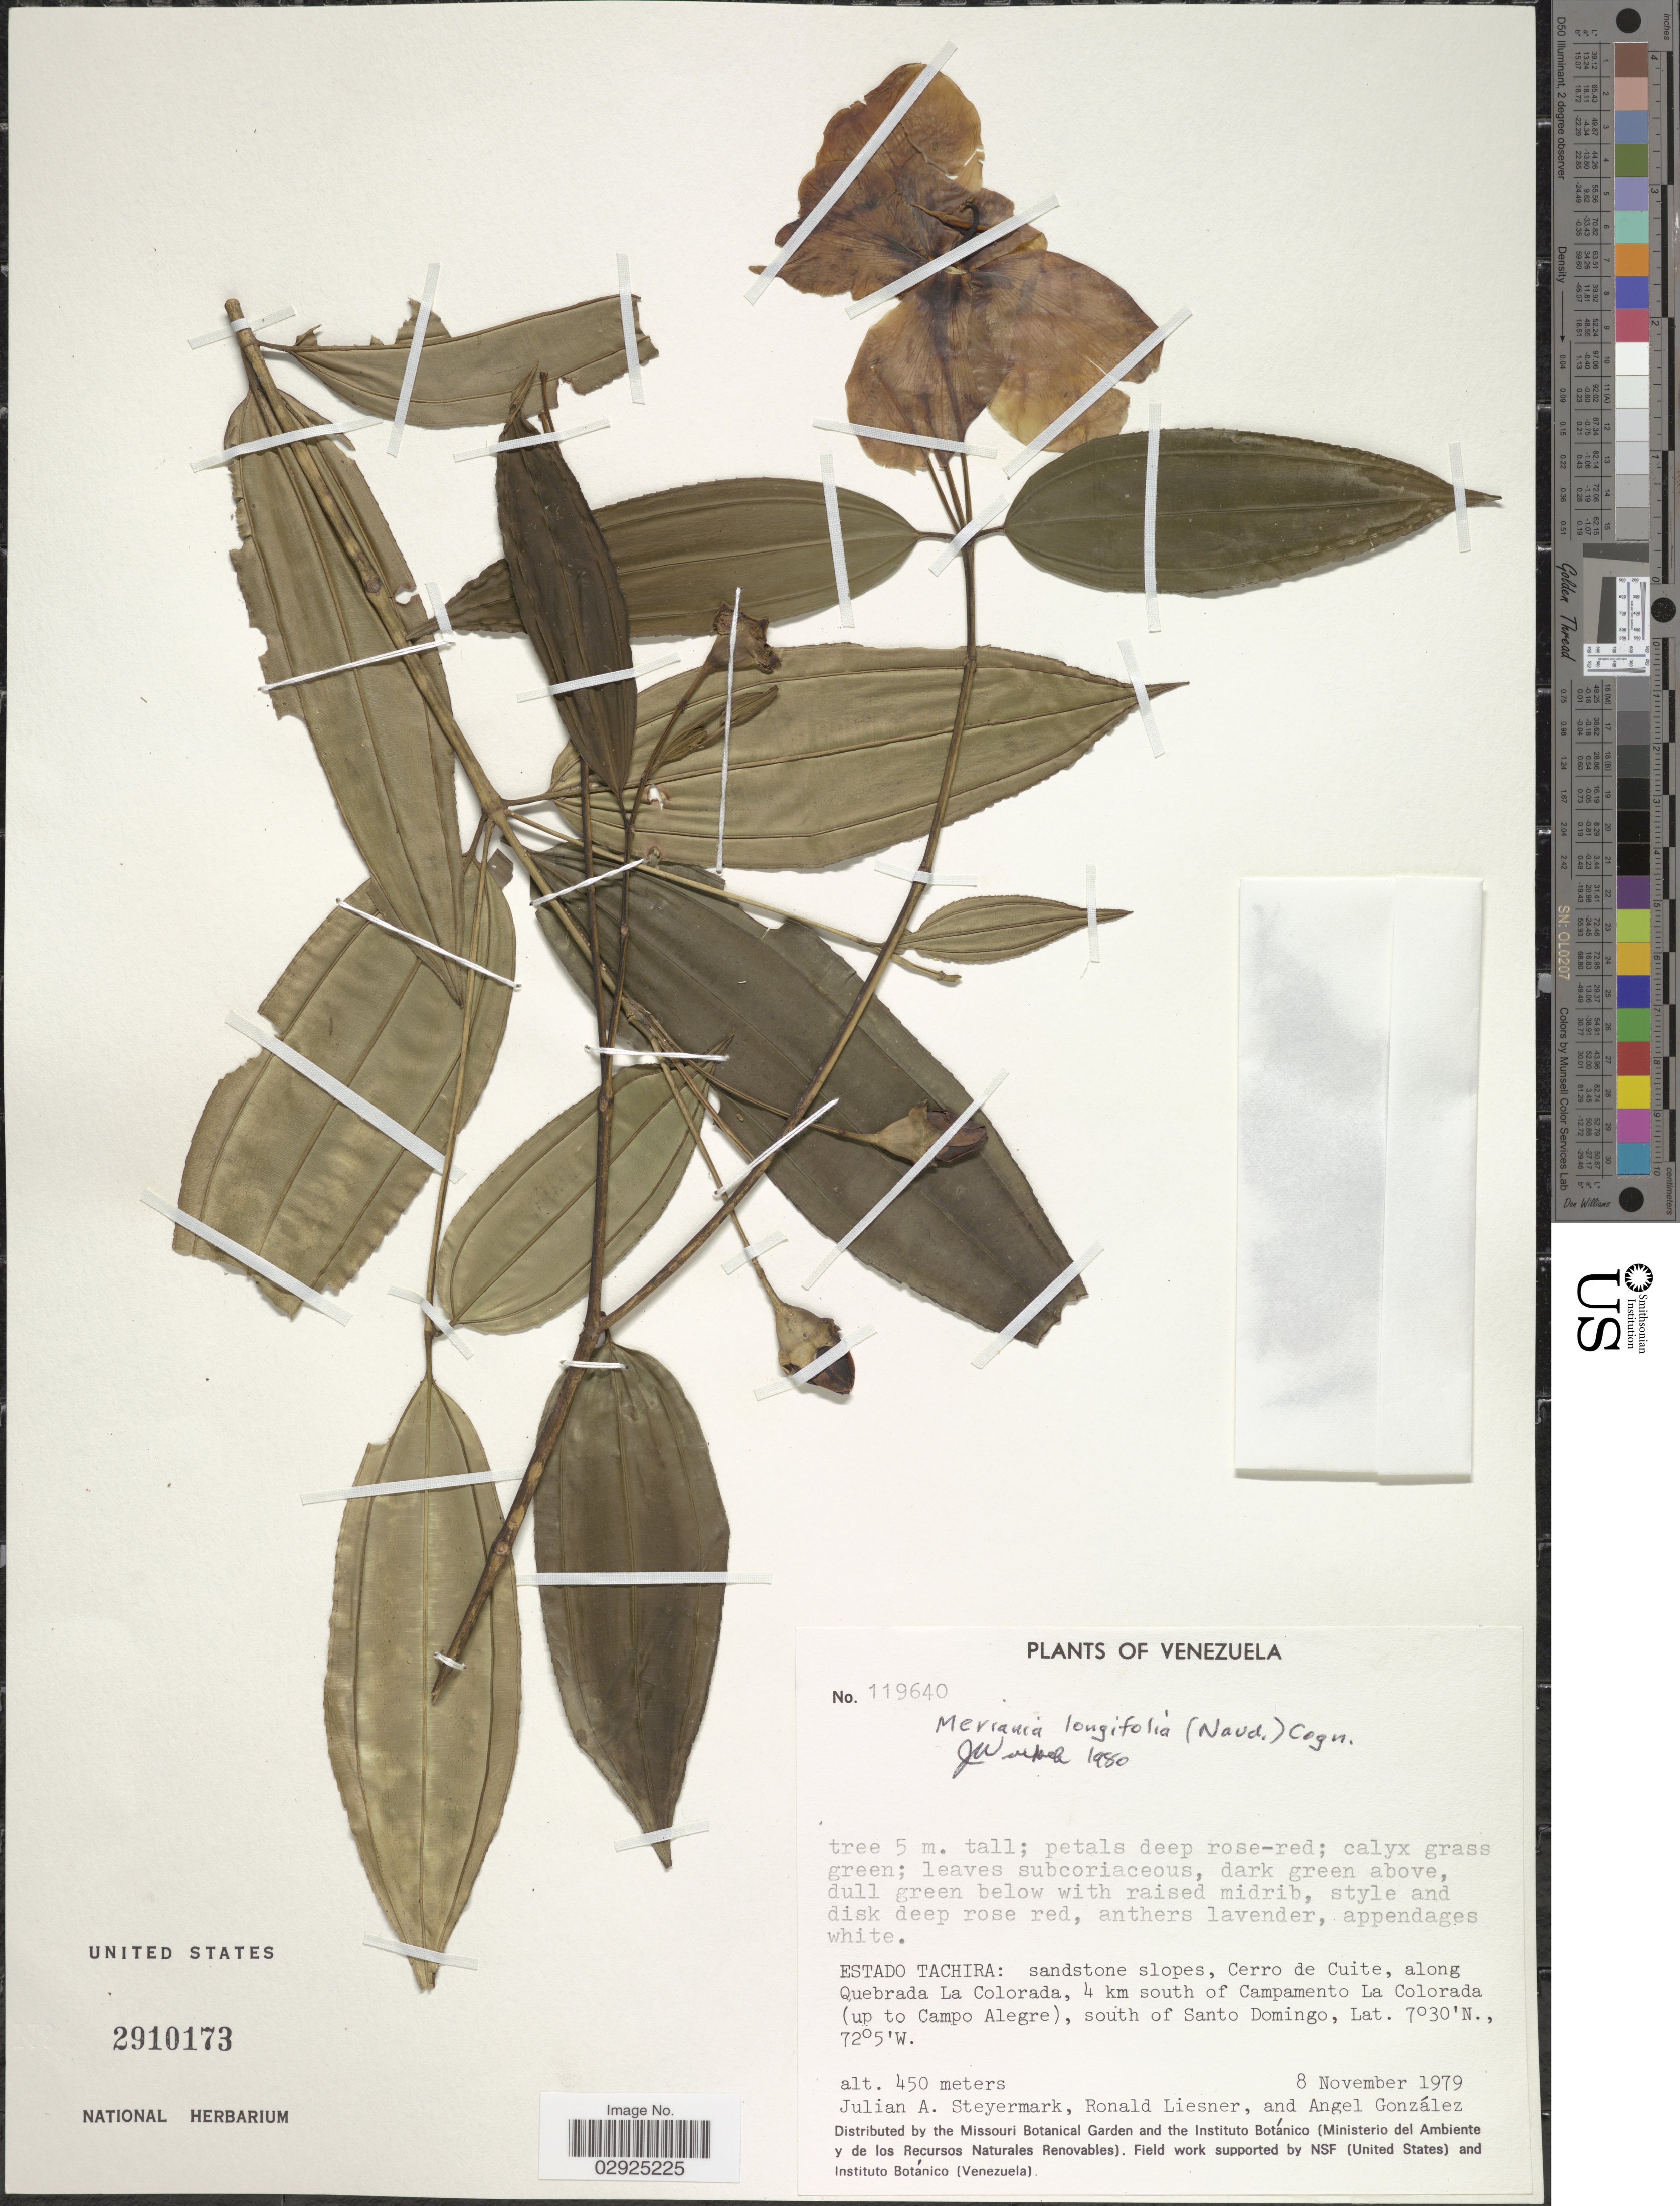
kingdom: Plantae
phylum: Tracheophyta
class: Magnoliopsida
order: Myrtales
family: Melastomataceae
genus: Meriania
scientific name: Meriania longifolia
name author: (Naudin) Cogn.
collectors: J. Steyermark, R. L. Liesner & A. C. González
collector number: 119640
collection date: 1979-11-08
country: Venezuela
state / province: Tachira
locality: Sandstone slopes, Cerro de Cuite, along Quebrada La Colorada, 4 km south of Campamento La Colorada (up to Campo Alegre), south of Santo Domingo.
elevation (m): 450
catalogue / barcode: US 2910173